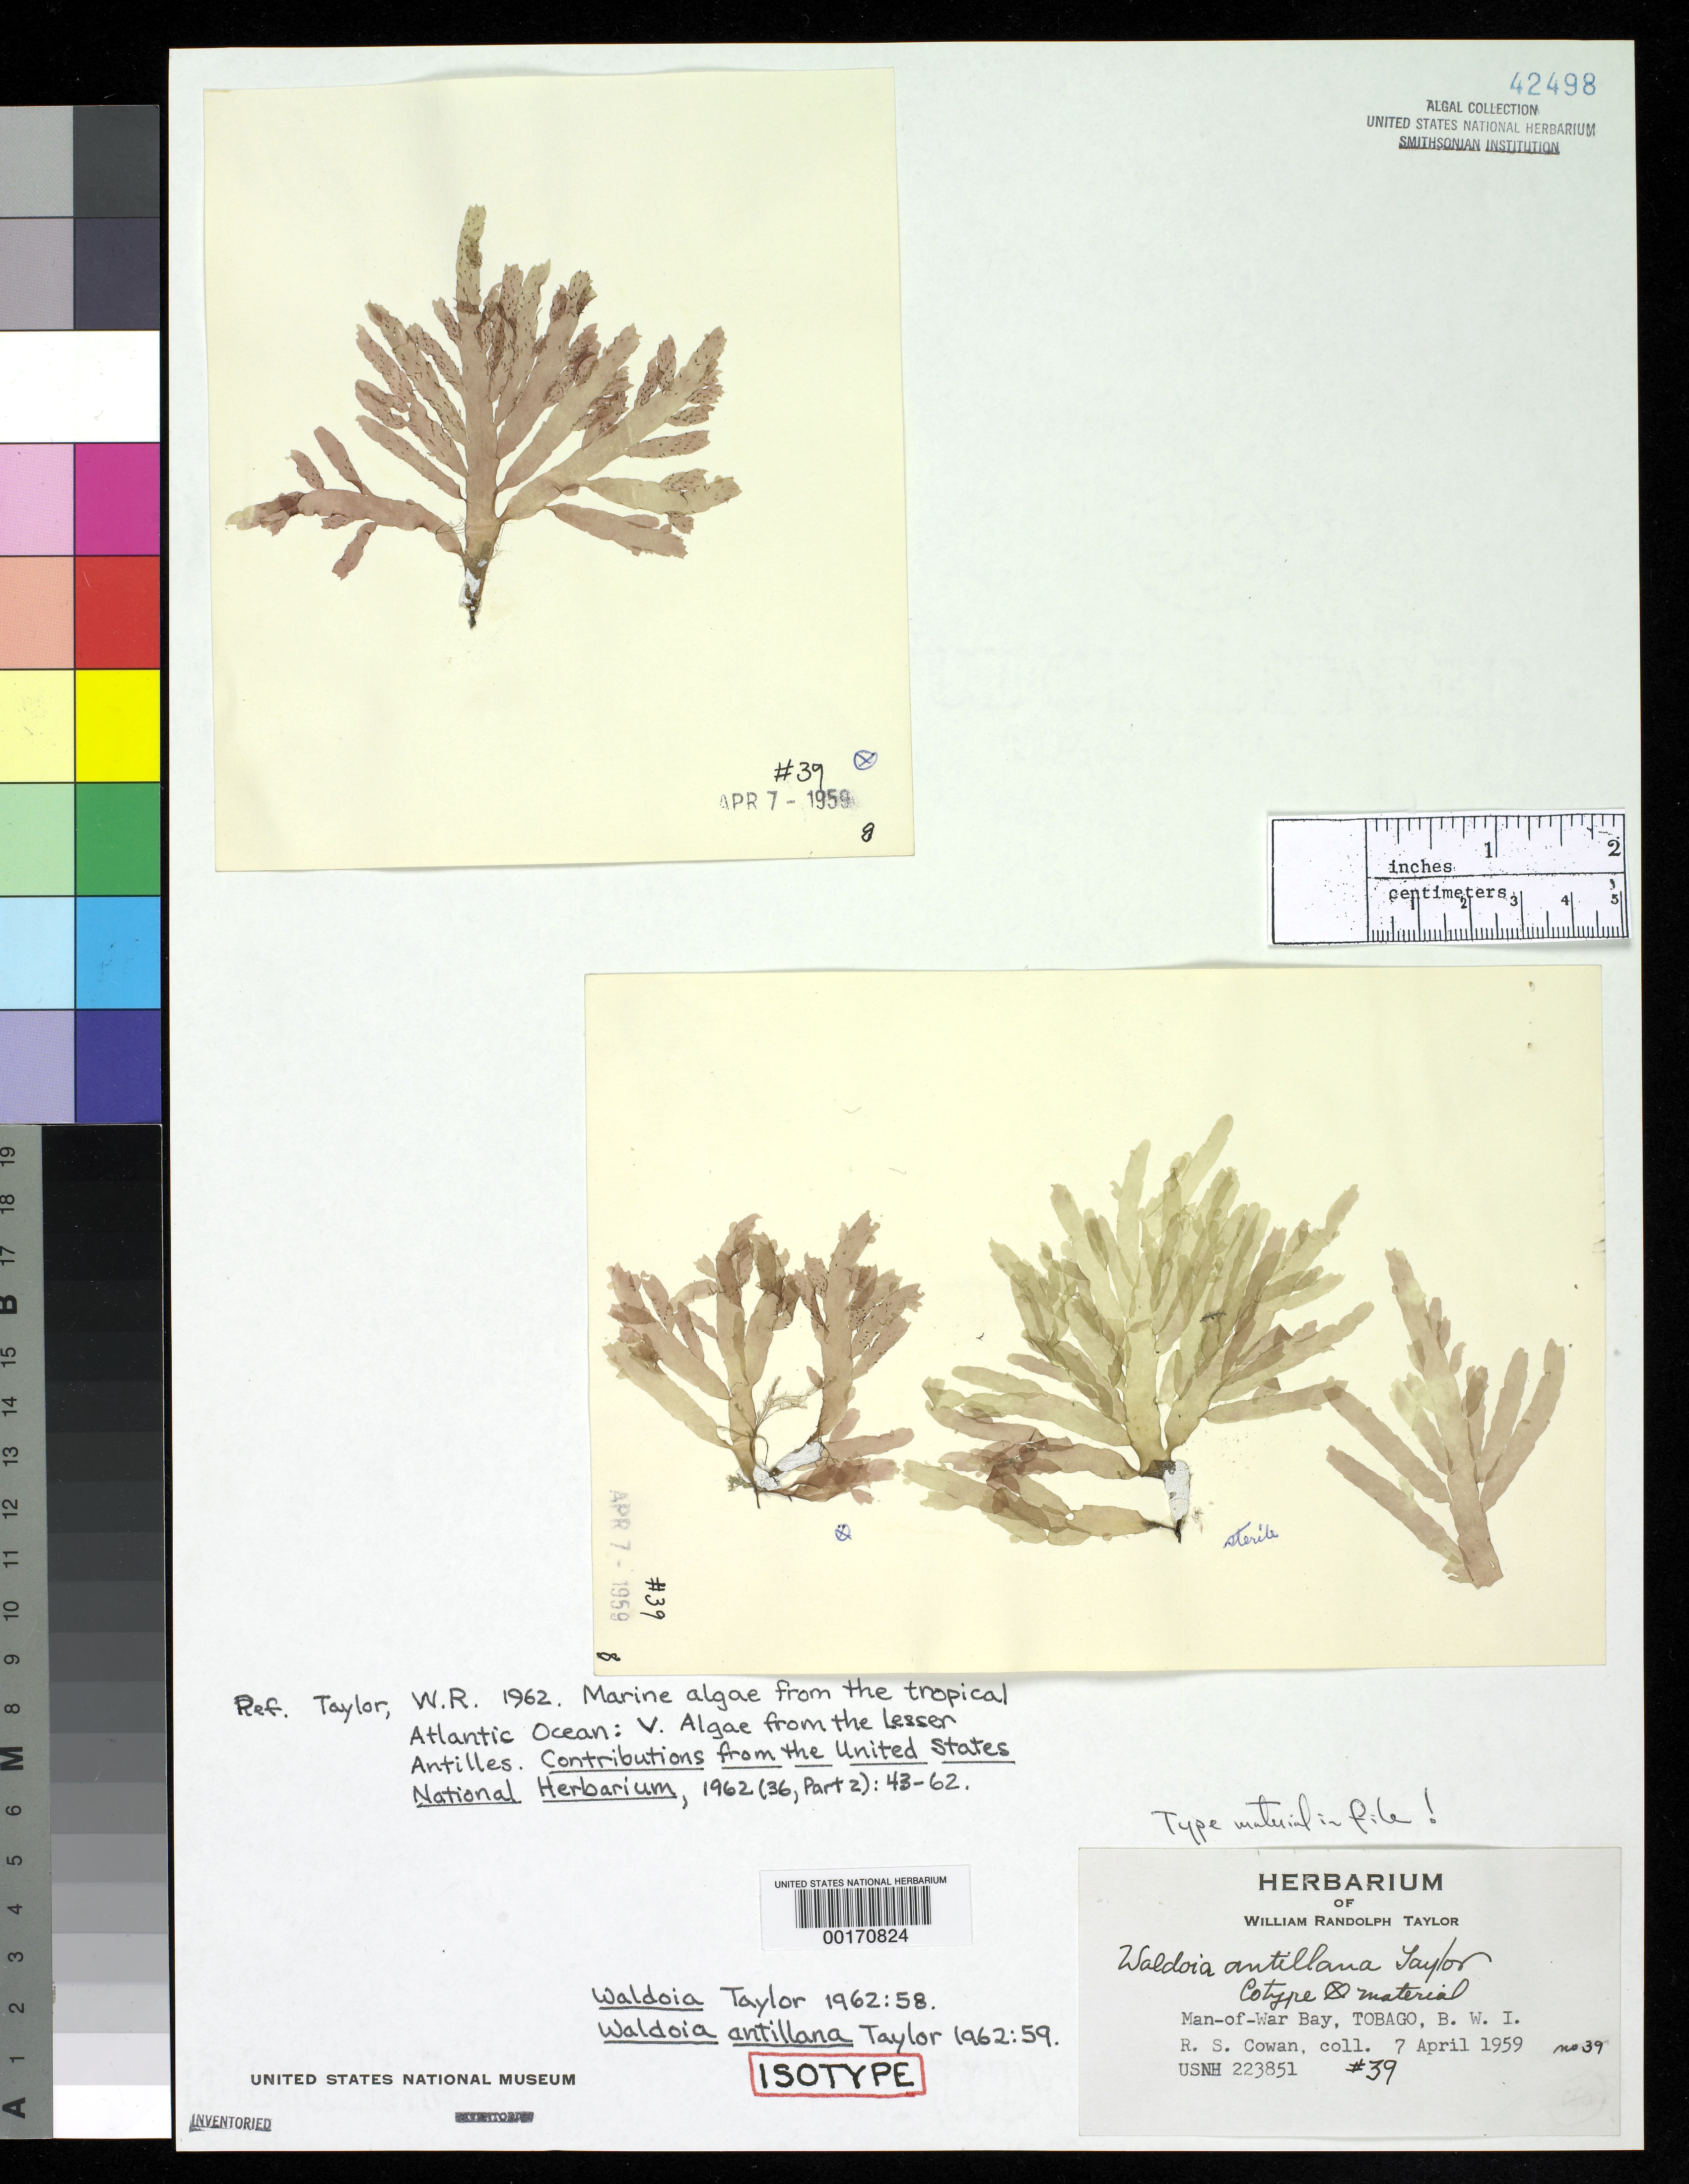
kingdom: Plantae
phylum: Rhodophyta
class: Florideophyceae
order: Ceramiales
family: Rhodomelaceae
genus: Waldoia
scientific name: Waldoia antillana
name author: W.R. Taylor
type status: Isotype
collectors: R. S. Cowan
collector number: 39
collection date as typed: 07 Apr 1959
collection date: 1959-04-07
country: Trinidad and Tobago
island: Tobago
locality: Man-of-War Bay.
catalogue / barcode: US 42498